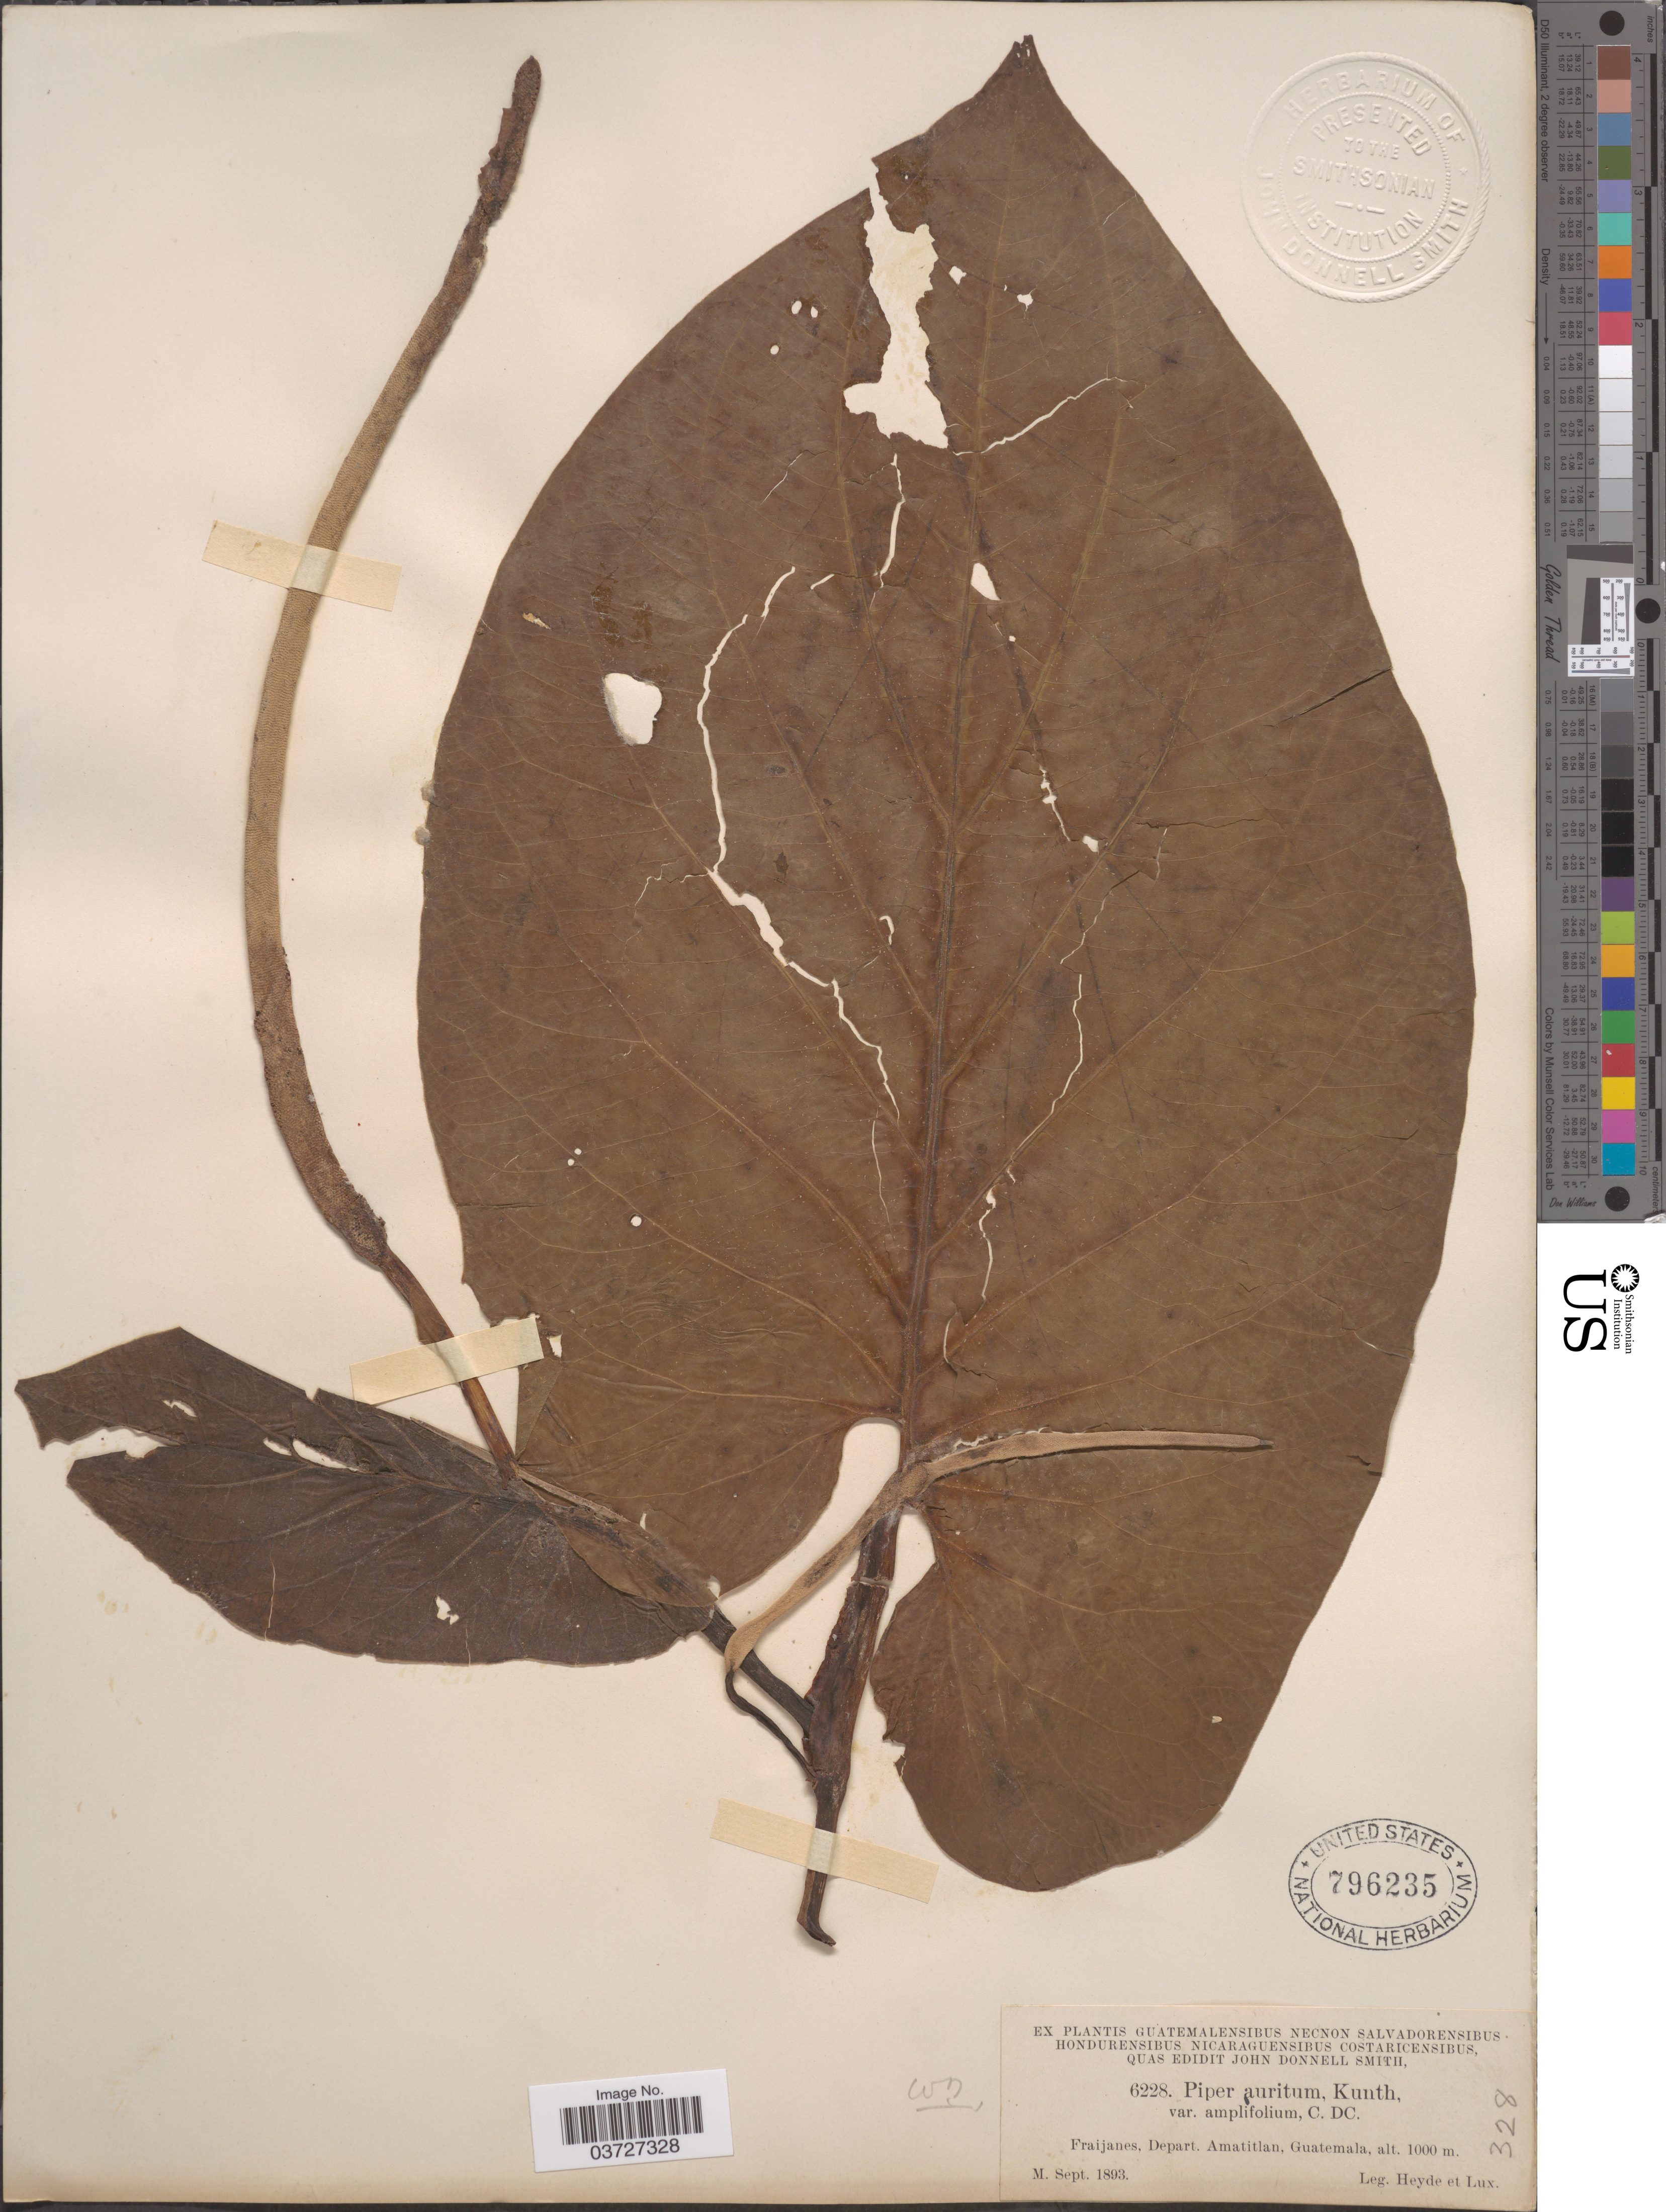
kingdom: Plantae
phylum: Tracheophyta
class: Magnoliopsida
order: Piperales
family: Piperaceae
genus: Piper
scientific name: Piper auritum var. amplifolium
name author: C. DC.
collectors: Heyde & Lux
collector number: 6228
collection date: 1893-09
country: Guatemala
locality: Fraijanes, Depart. Amatitlan.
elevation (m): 1000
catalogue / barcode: US 796235